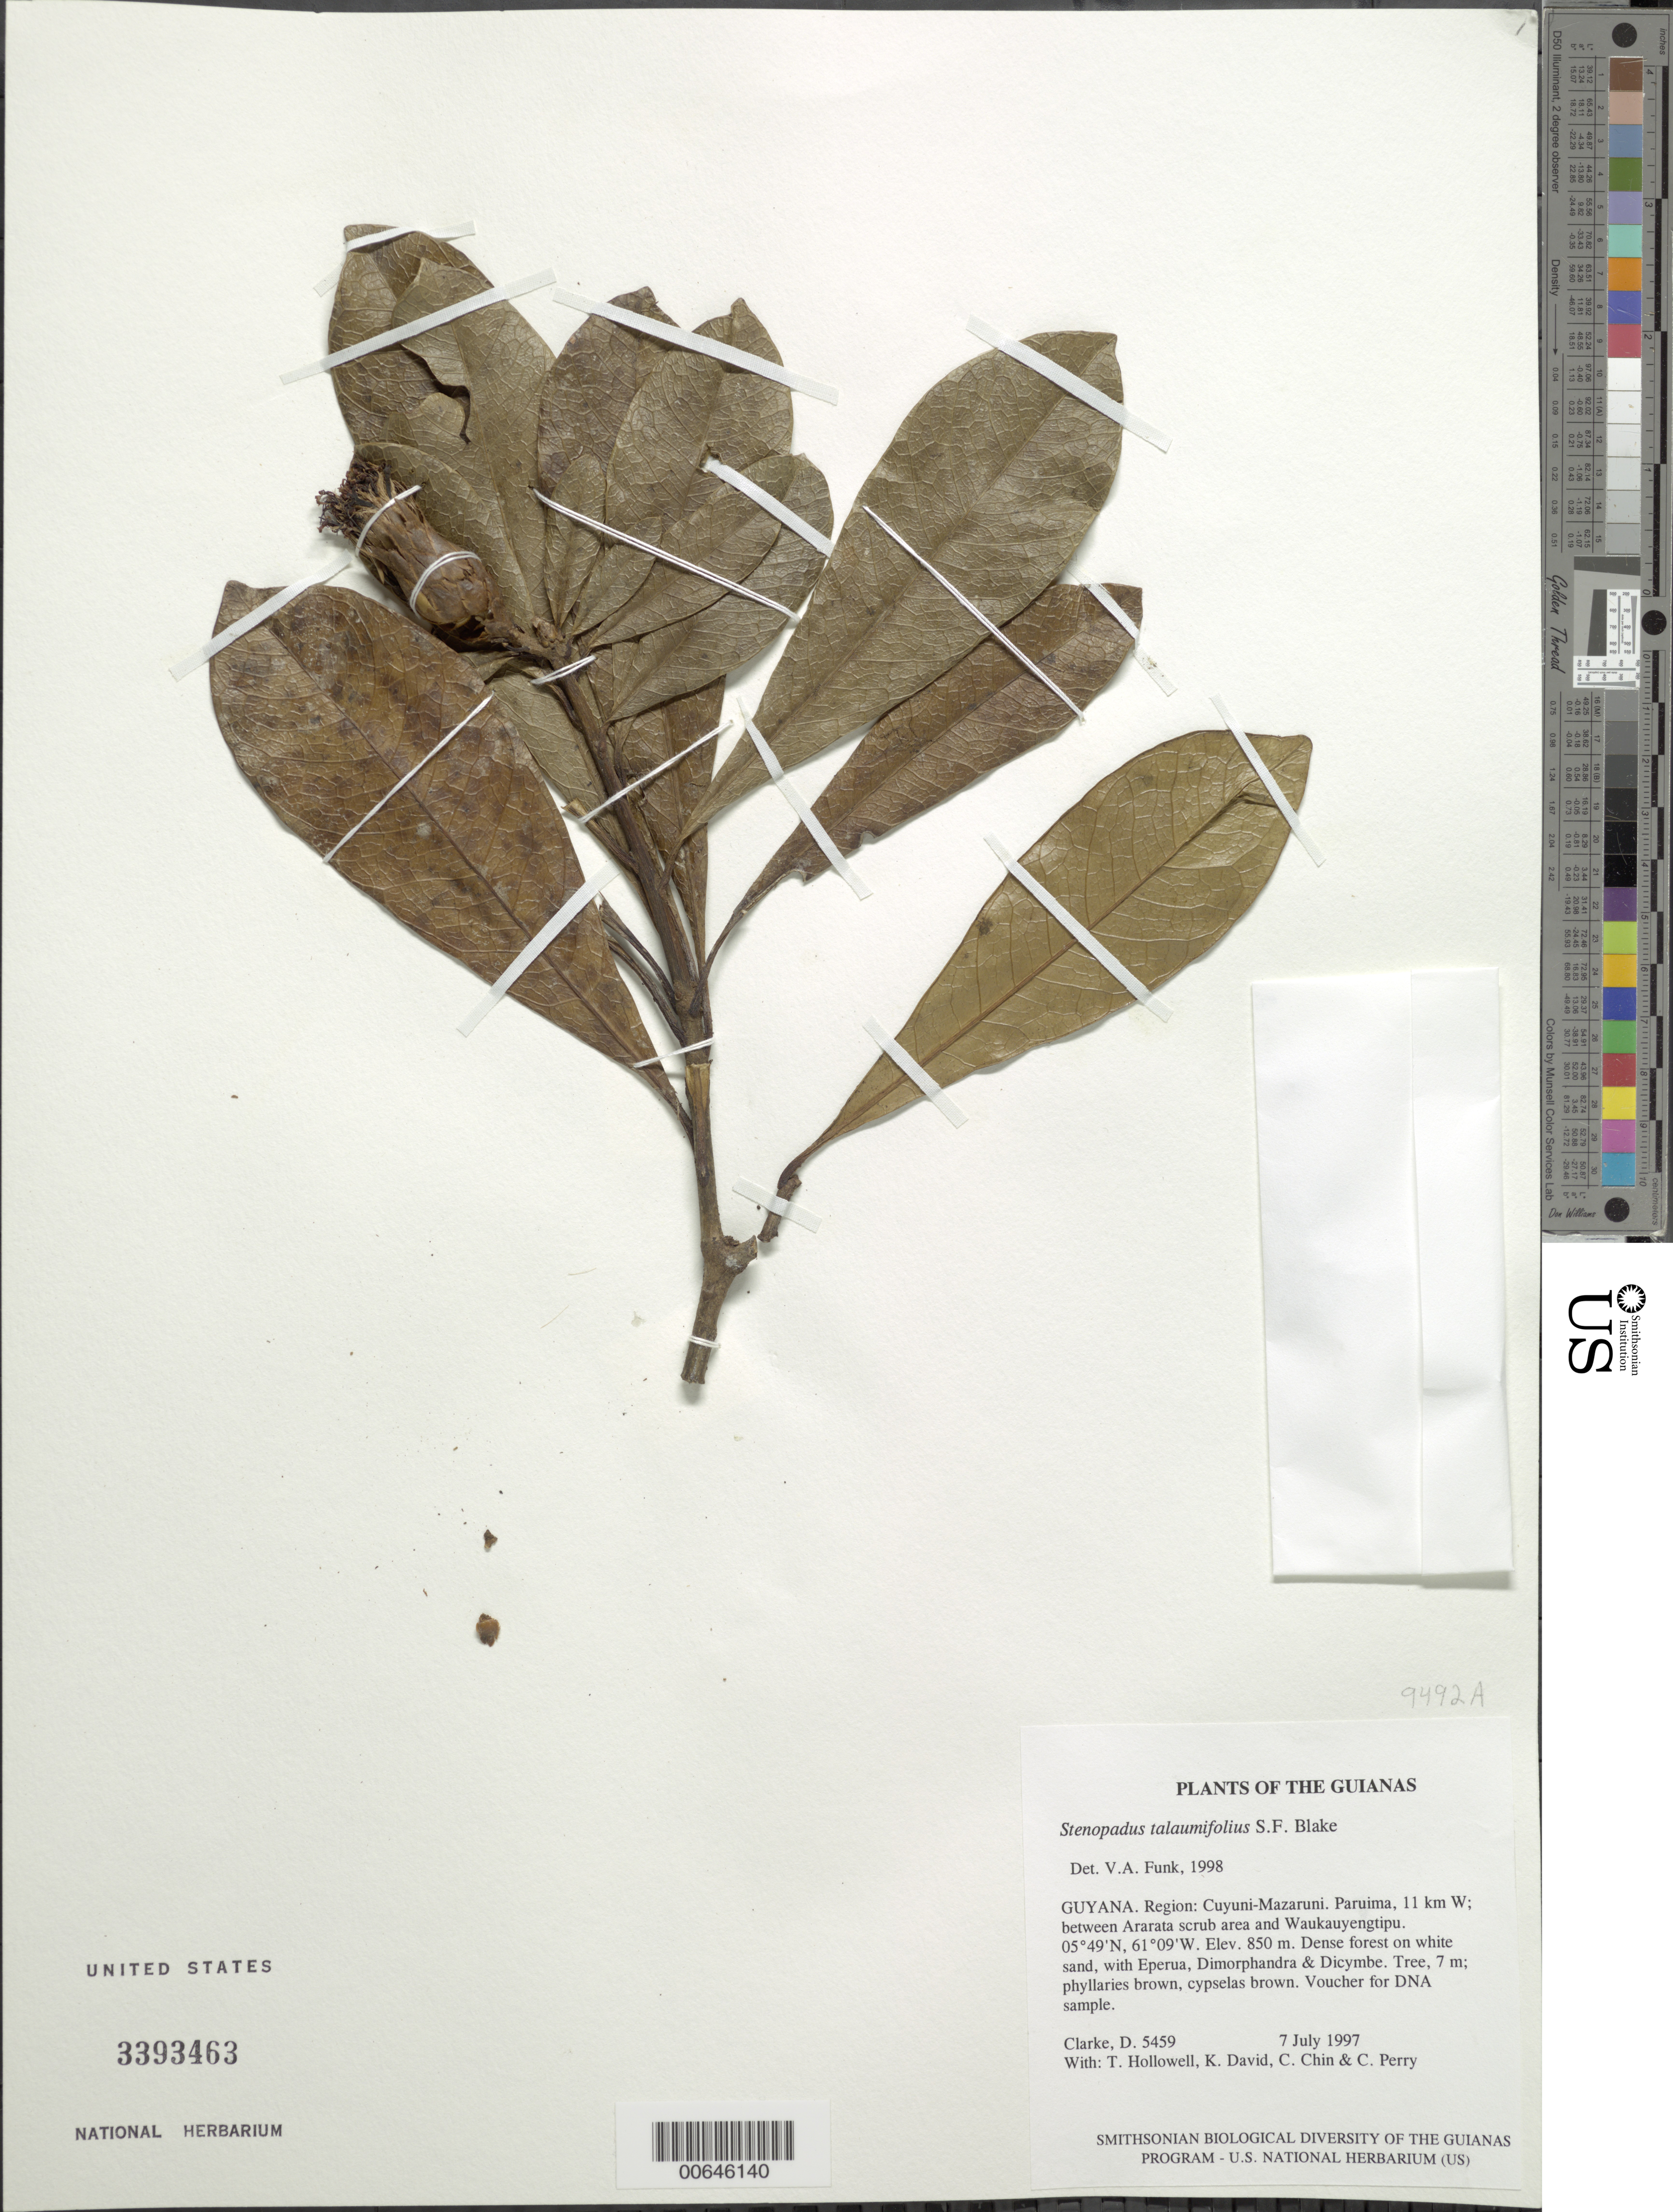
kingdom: Plantae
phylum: Tracheophyta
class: Magnoliopsida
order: Asterales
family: Asteraceae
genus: Stenopadus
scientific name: Stenopadus talaumifolius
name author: S.F. Blake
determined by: Funk, Vicki A., (BOT), Smithsonian Institution - National Museum of Natural History (UNITED STATES)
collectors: H. D. Clarke, T. Hollowell, K. David, C. Chin & C. Perry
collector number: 5459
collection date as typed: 7 July 1997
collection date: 1997-07-07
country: Guyana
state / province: Cuyuni-Mazaruni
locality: Paruima, 11 km W; between Ararata scrub area and Waukauyengtipu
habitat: Dense forest on white sand, with Eperua, Dimorphandra & Dicymbe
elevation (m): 850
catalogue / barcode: US 3393463